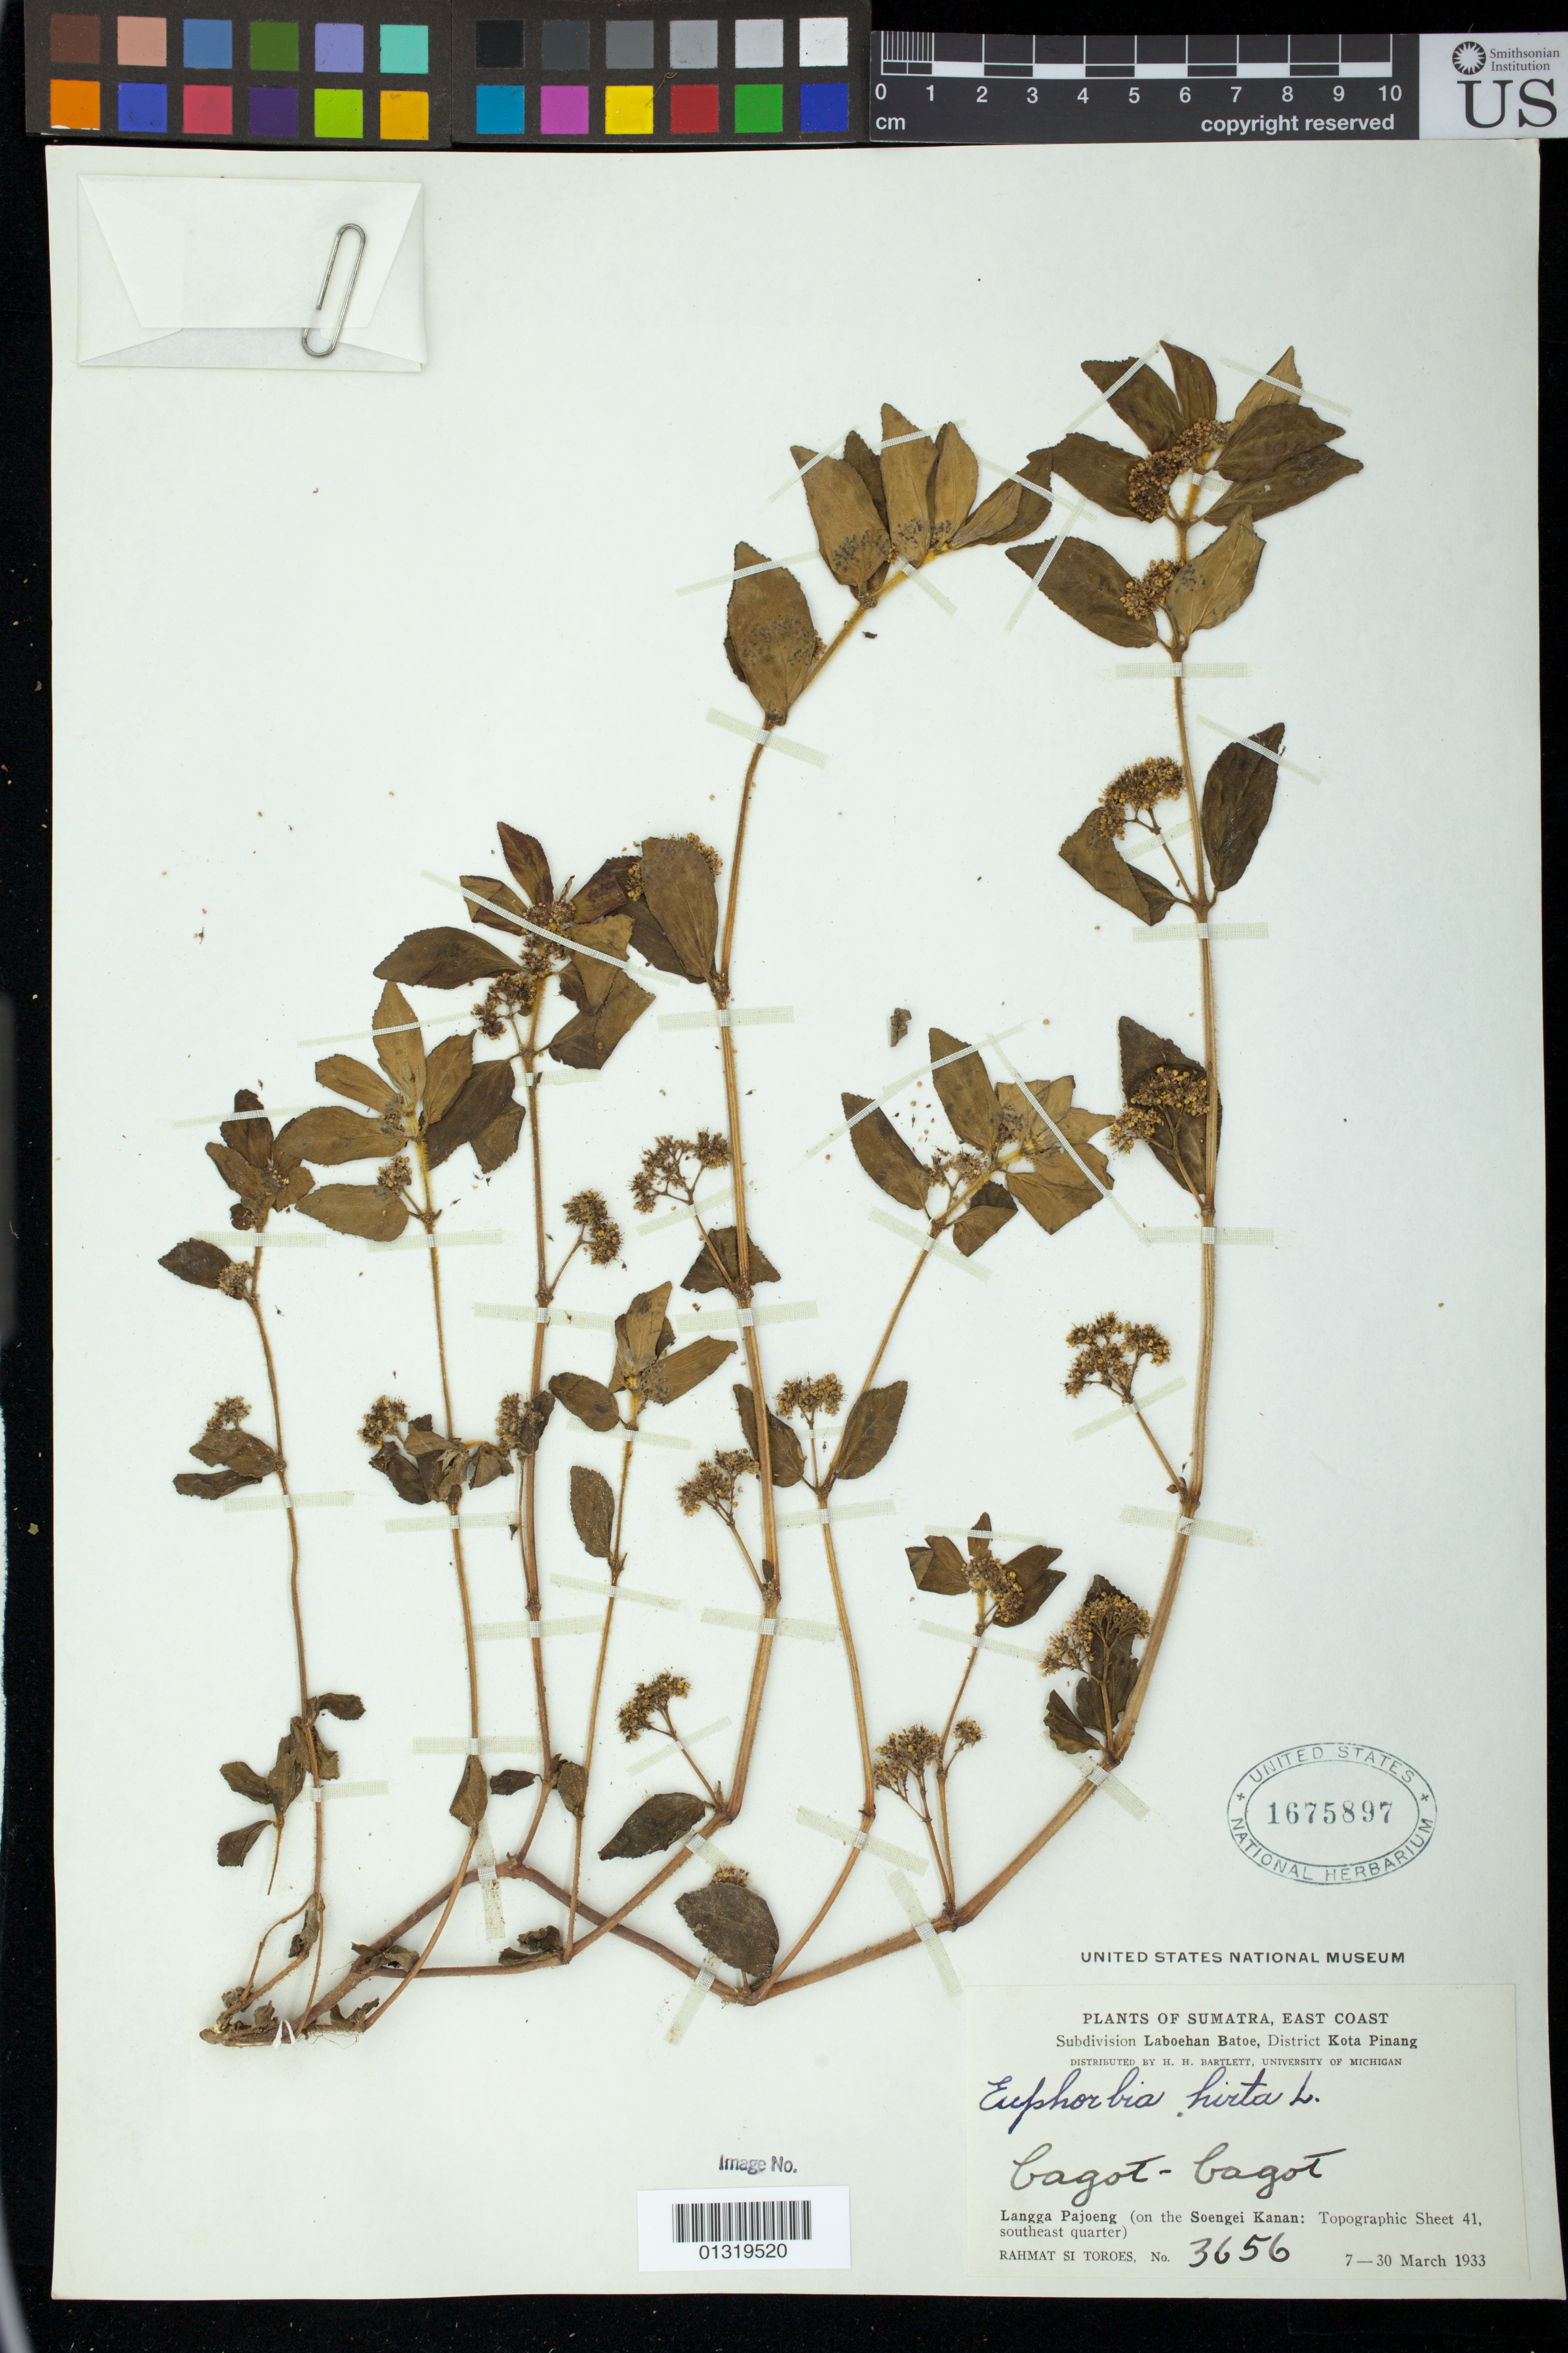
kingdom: Plantae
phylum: Tracheophyta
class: Magnoliopsida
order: Malpighiales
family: Euphorbiaceae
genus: Euphorbia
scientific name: Euphorbia hirta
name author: L.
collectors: Rahmat Si Boeea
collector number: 3656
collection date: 1933-03-07/1933-03-30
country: Indonesia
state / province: Sumatra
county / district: Bangka–Belitung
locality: Laboehan Batoe, Kota Pinang; Langga Pajoeng (on the Soengei Kanan: Topographic Sheet 41, southeast quarter)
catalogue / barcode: US 1675897